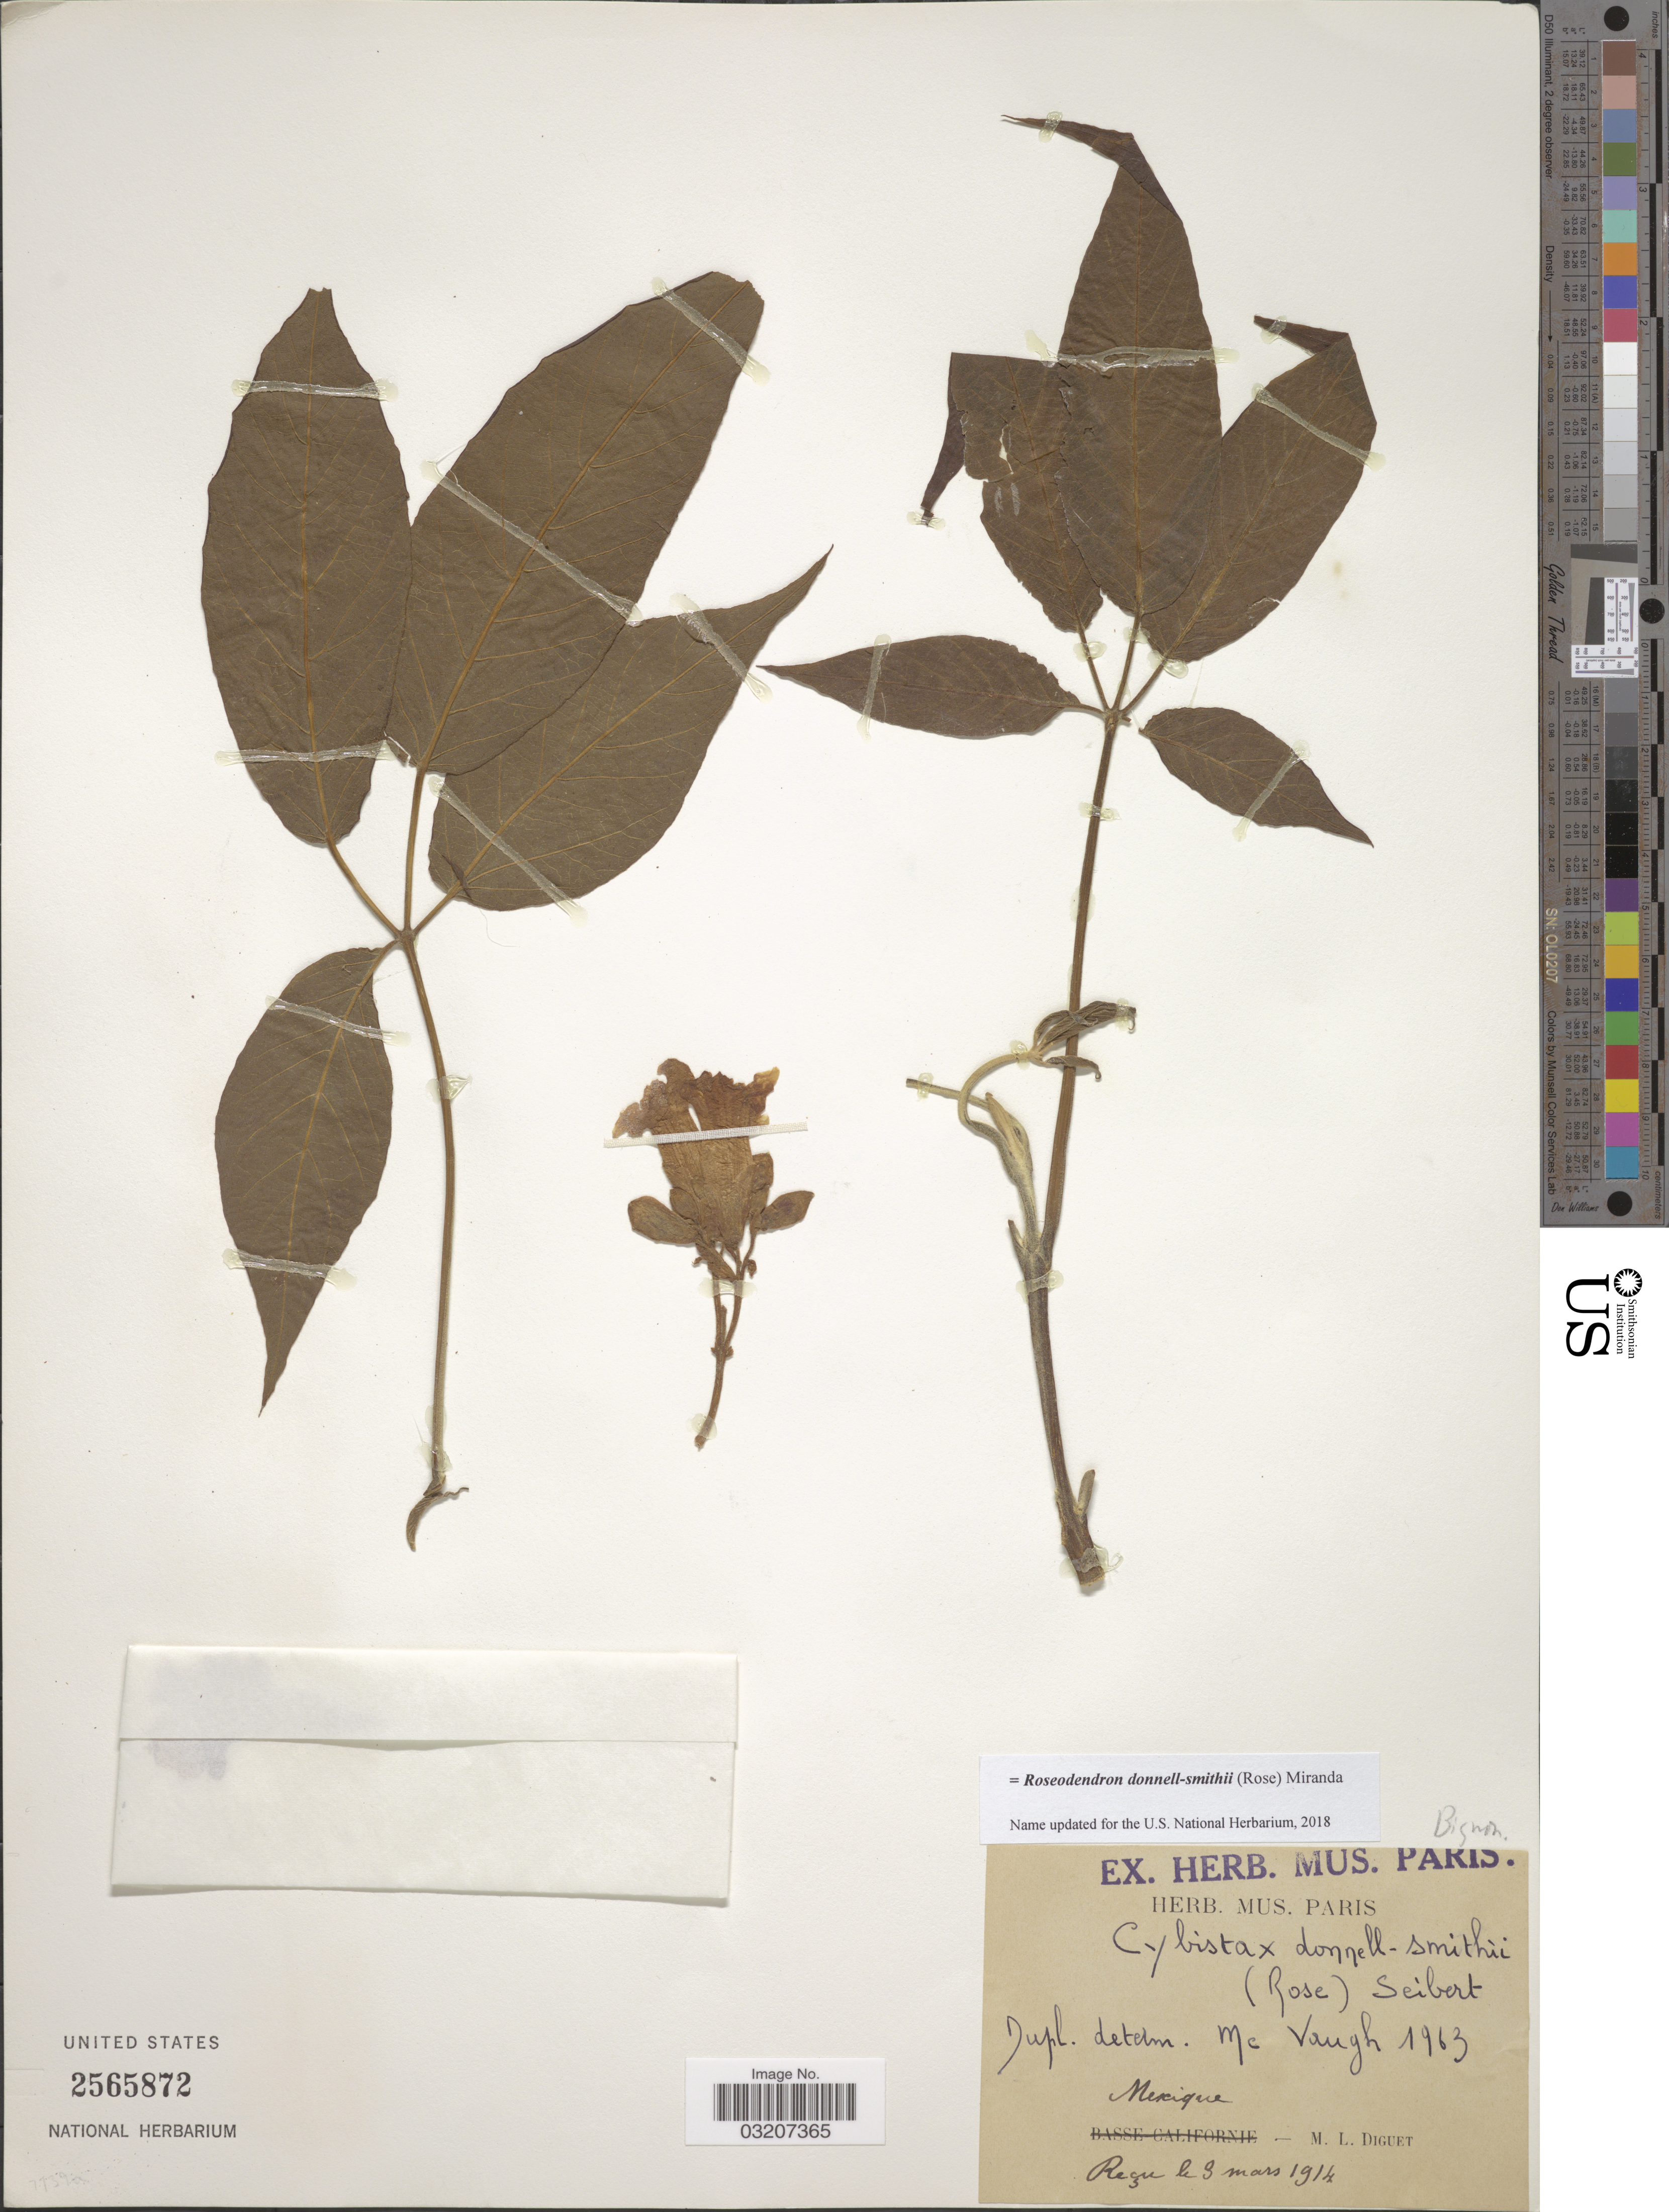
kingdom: Plantae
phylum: Tracheophyta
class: Magnoliopsida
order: Lamiales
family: Bignoniaceae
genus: Roseodendron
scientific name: Roseodendron donnell-smithii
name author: (Rose) Miranda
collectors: M. L. Diguet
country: Mexico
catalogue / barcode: US 2565872